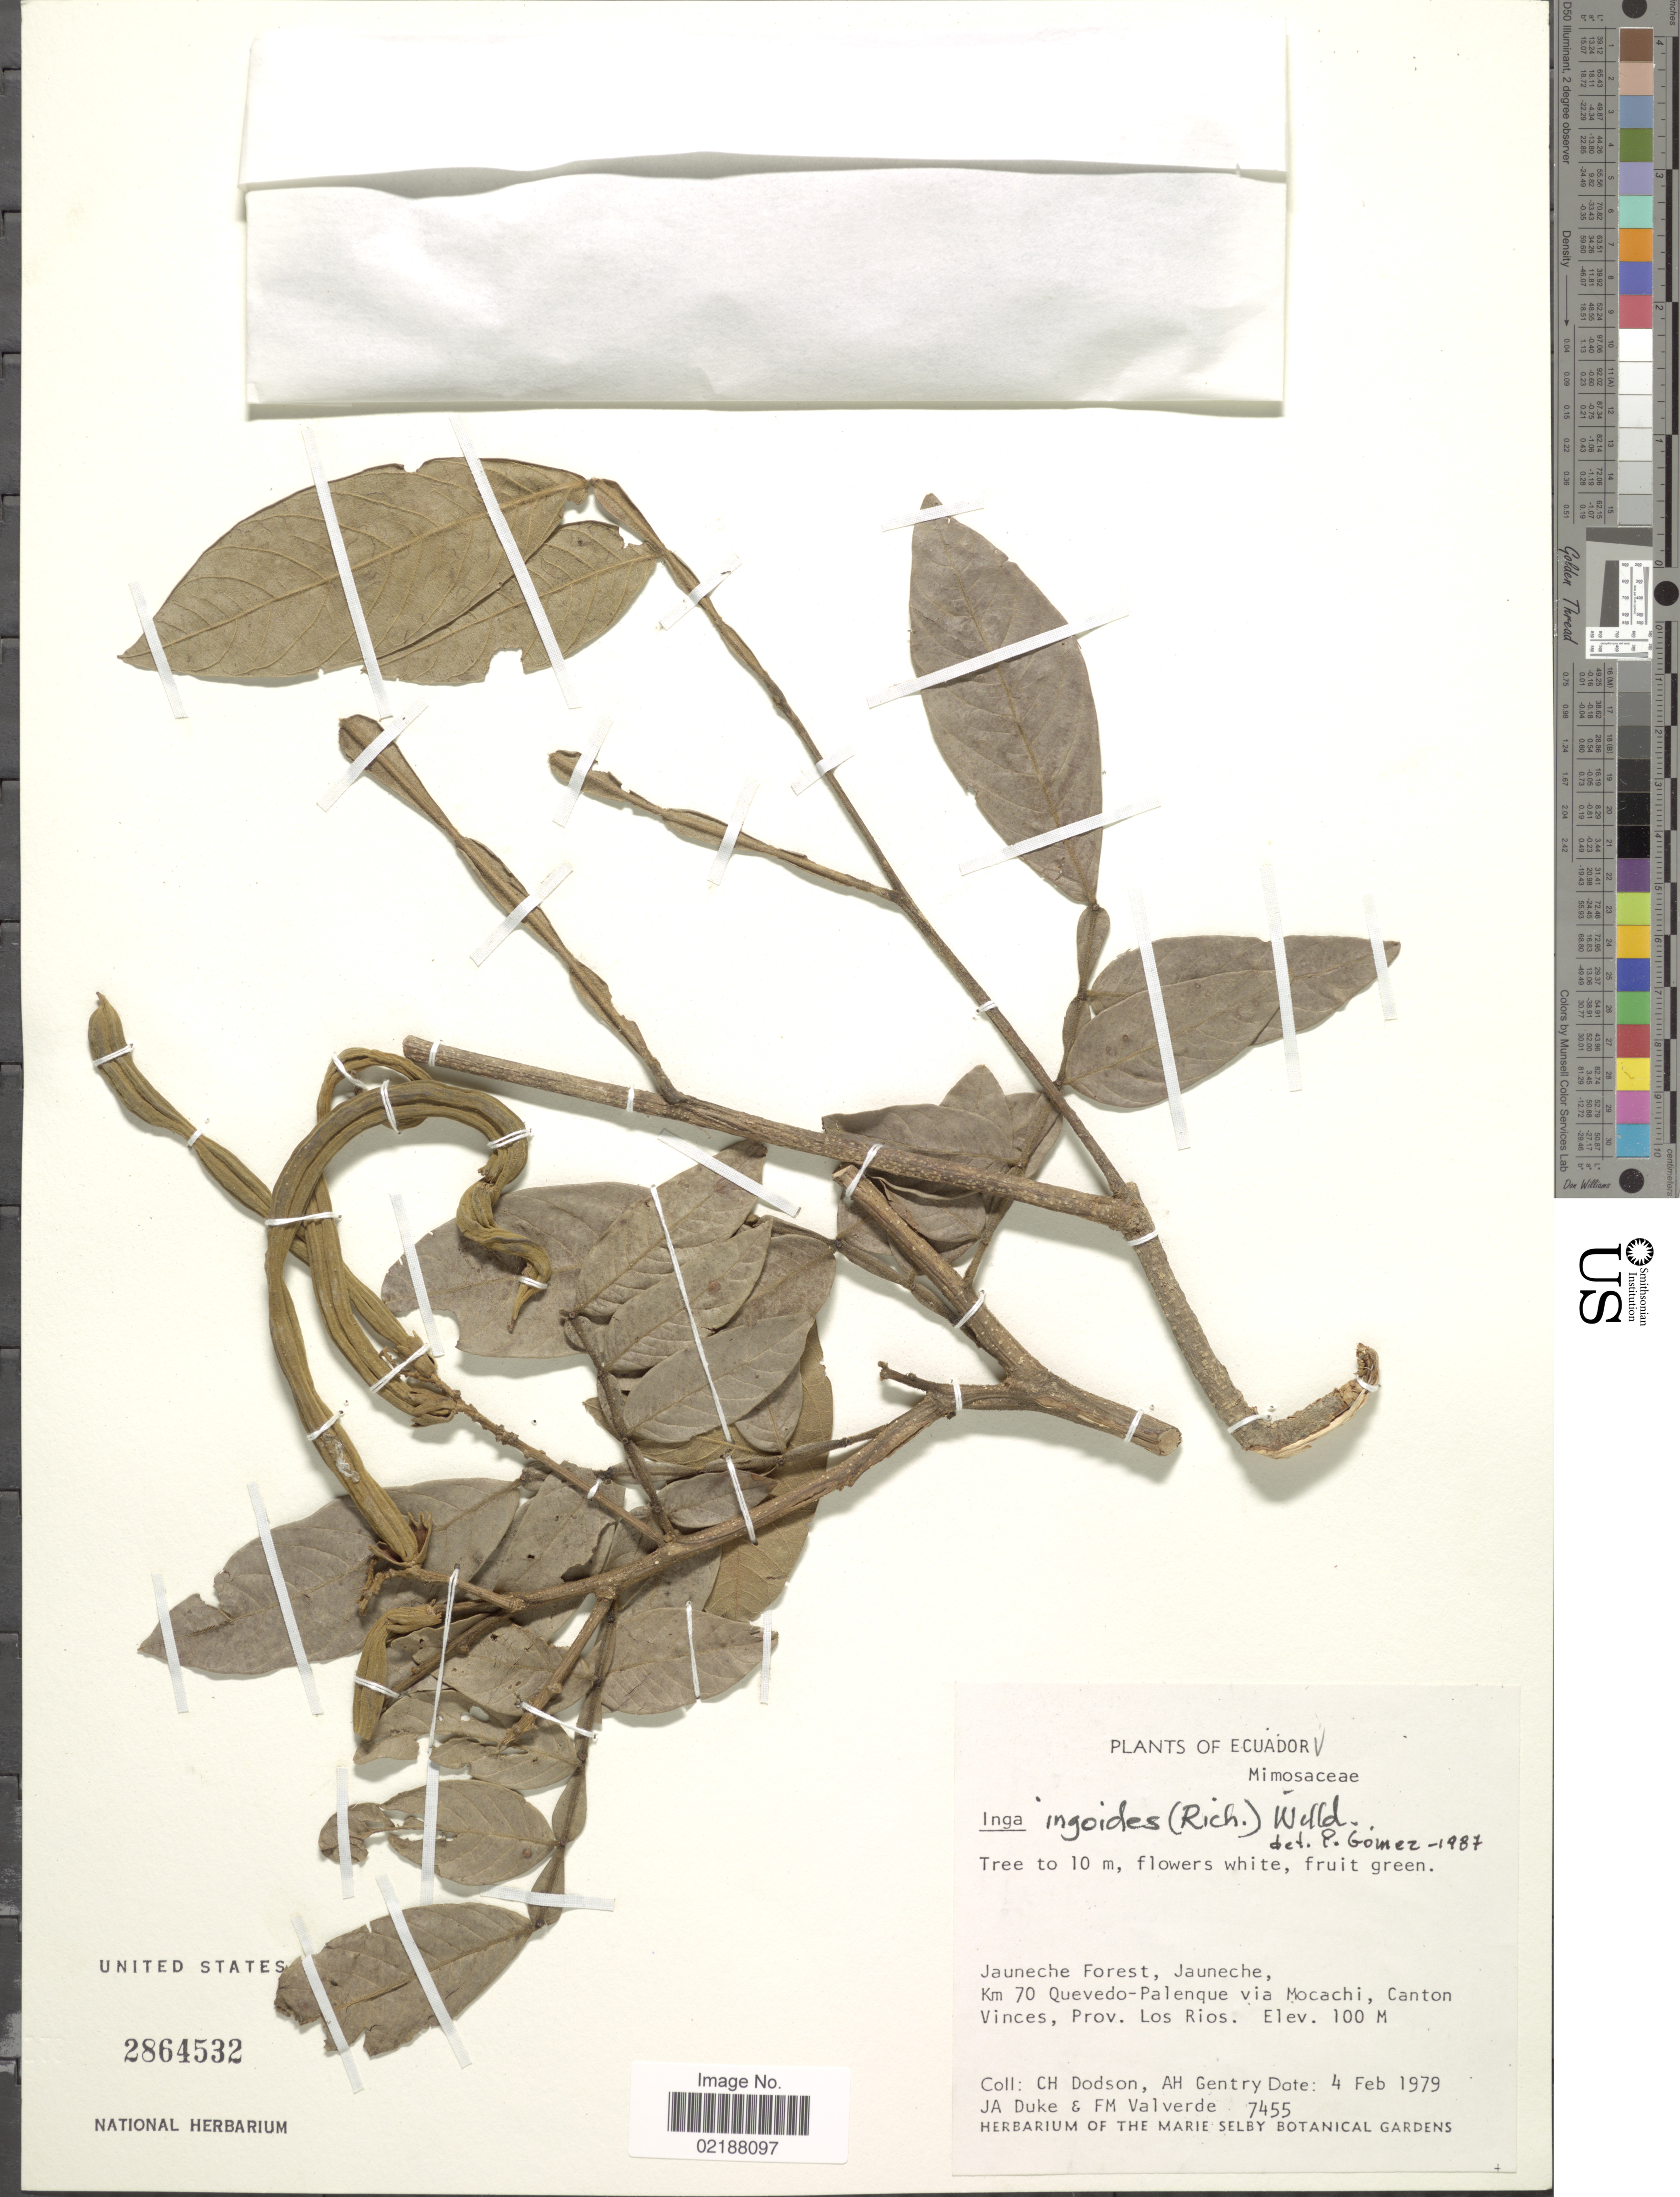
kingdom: Plantae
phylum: Tracheophyta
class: Magnoliopsida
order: Fabales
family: Fabaceae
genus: Inga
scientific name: Inga ingoides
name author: (Rich.) Willd.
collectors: C. H. Dodson, A. H. Gentry, J. A. Duke & F. M. Valverde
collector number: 7455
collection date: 1979-02-04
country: Ecuador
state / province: Los Ríos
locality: Jauneche Forest, Jauneche, Km 70 Quevedo-Palenque via Mocachi, Canton Vinces, Prov. Los Rios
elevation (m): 100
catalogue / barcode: US 2864532